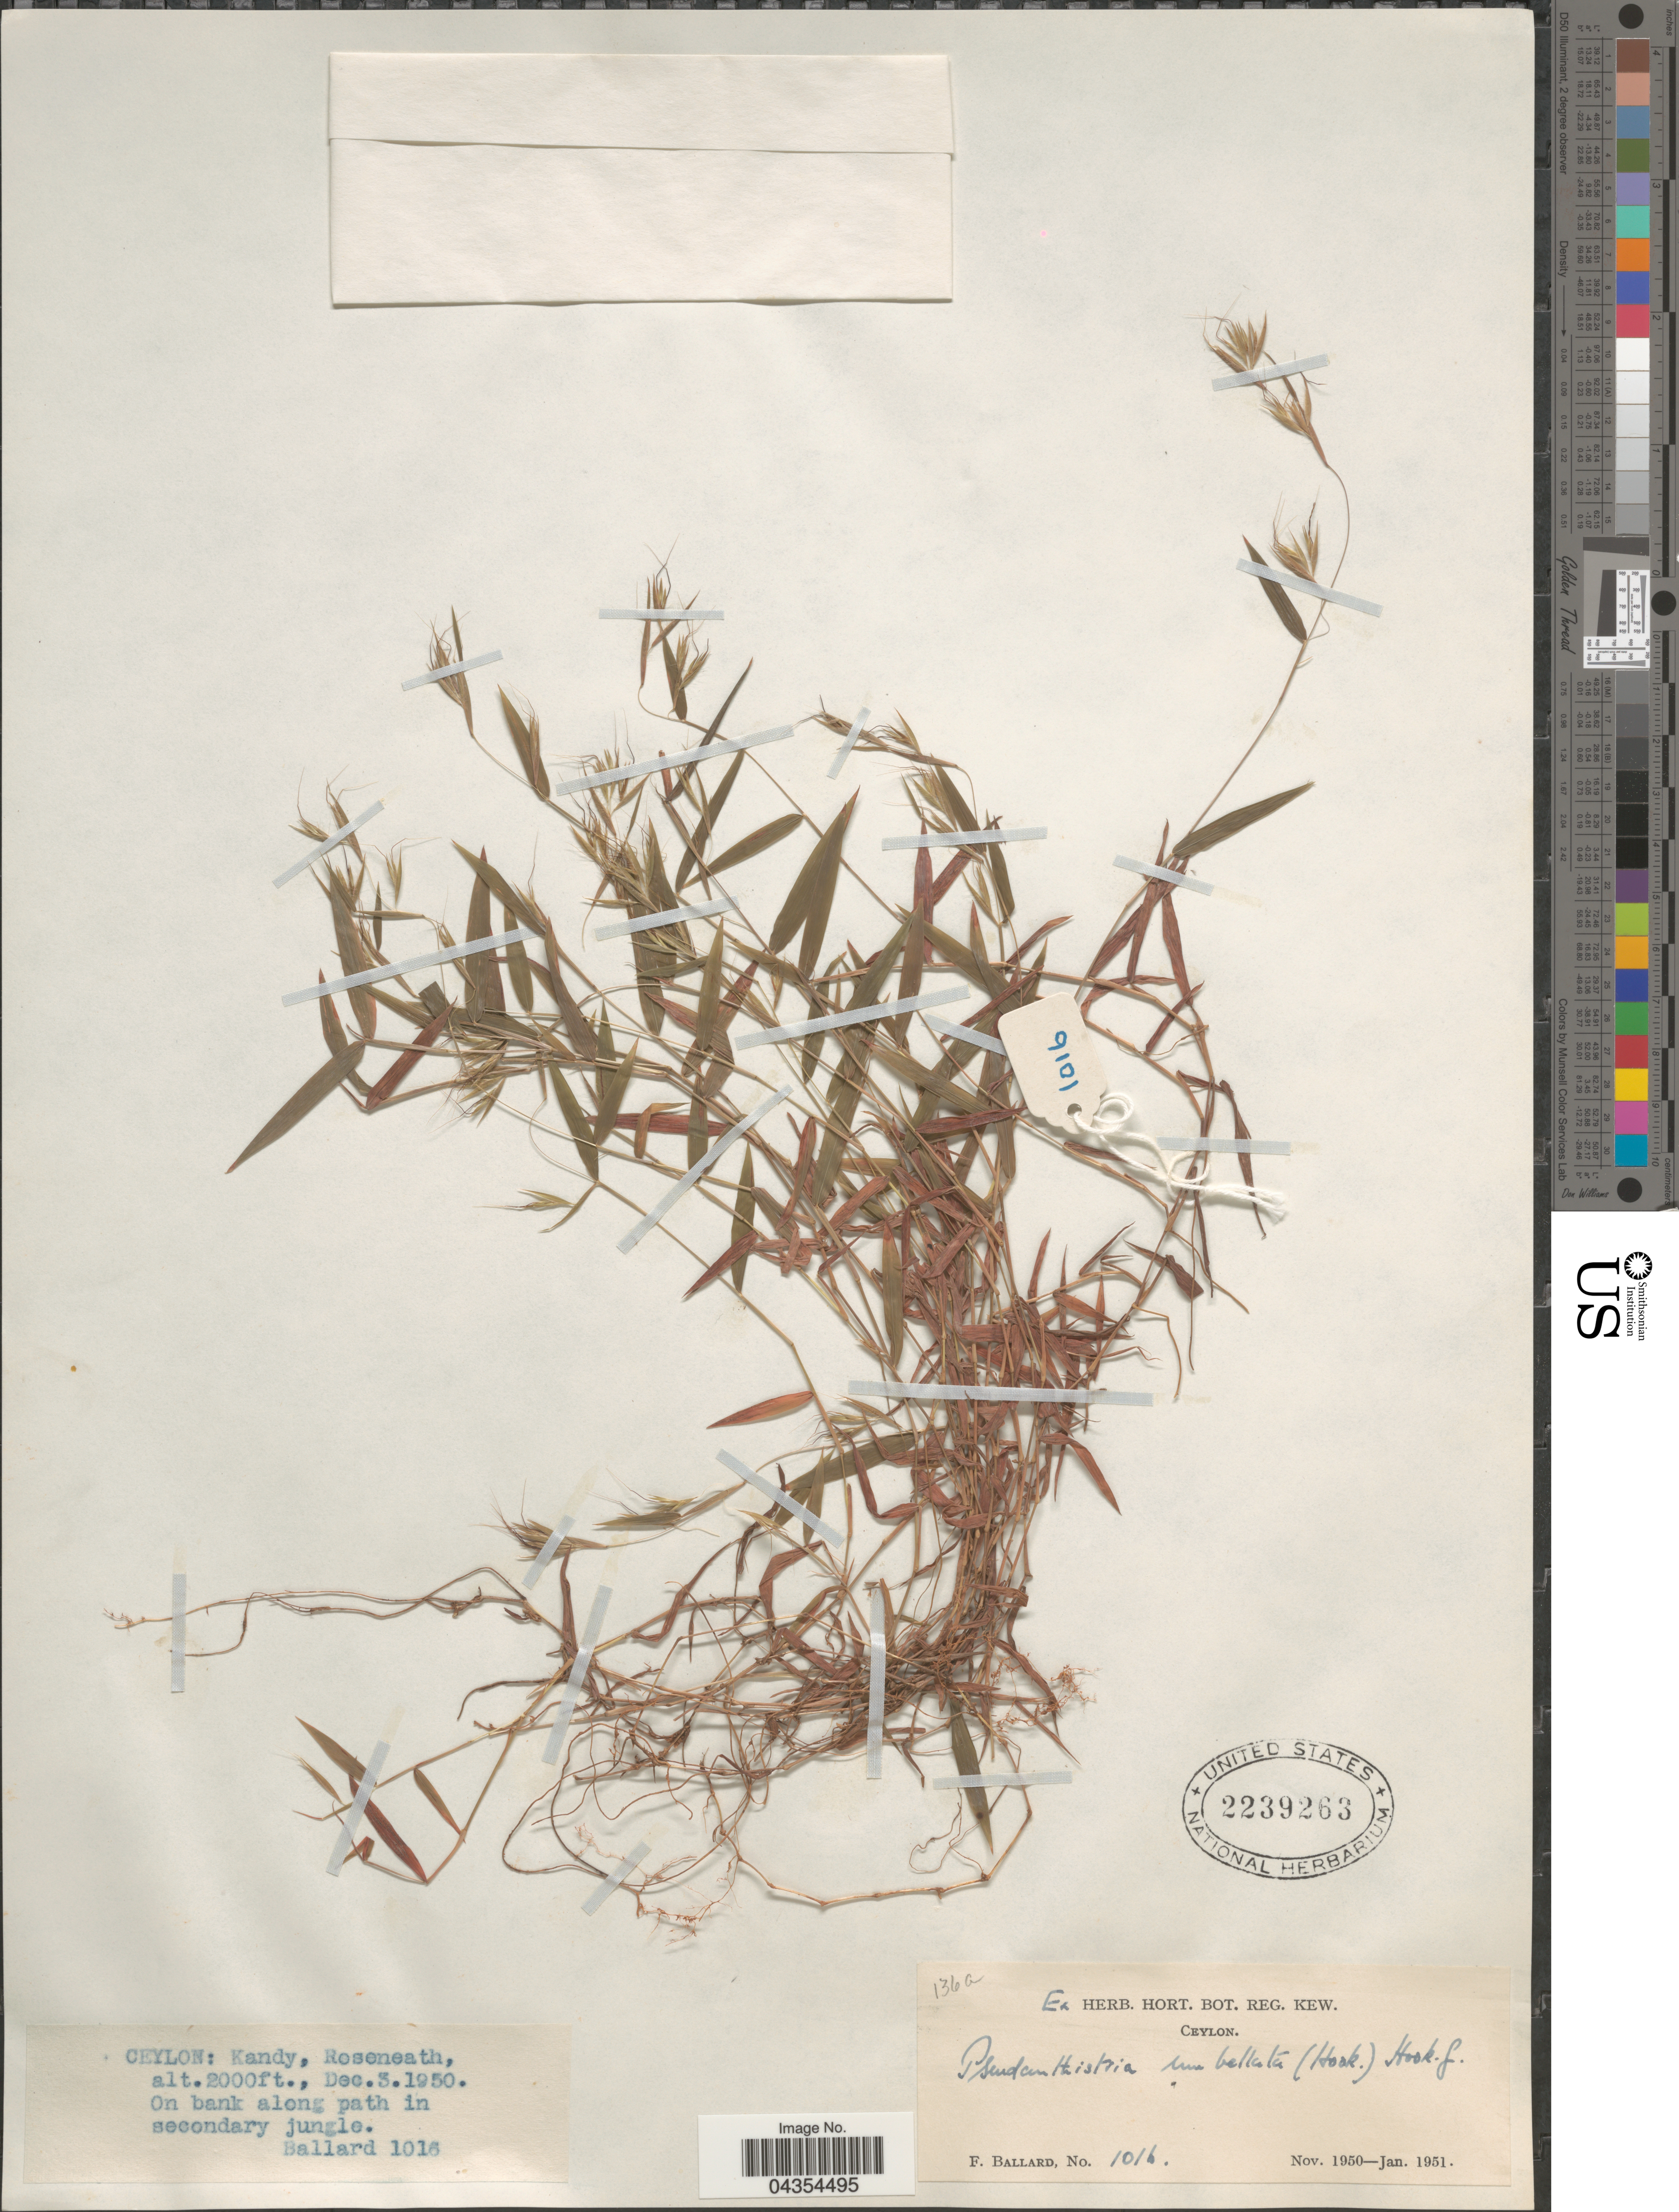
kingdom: Plantae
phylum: Tracheophyta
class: Liliopsida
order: Poales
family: Poaceae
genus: Pseudanthistiria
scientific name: Pseudanthistiria umbellata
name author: Hook. f.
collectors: F. Ballard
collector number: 1016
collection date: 1950-12-03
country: Sri Lanka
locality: Ceylon: Kandy, Roseneath. On bank along path in secondary jungle.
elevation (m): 610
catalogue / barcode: US 2239263